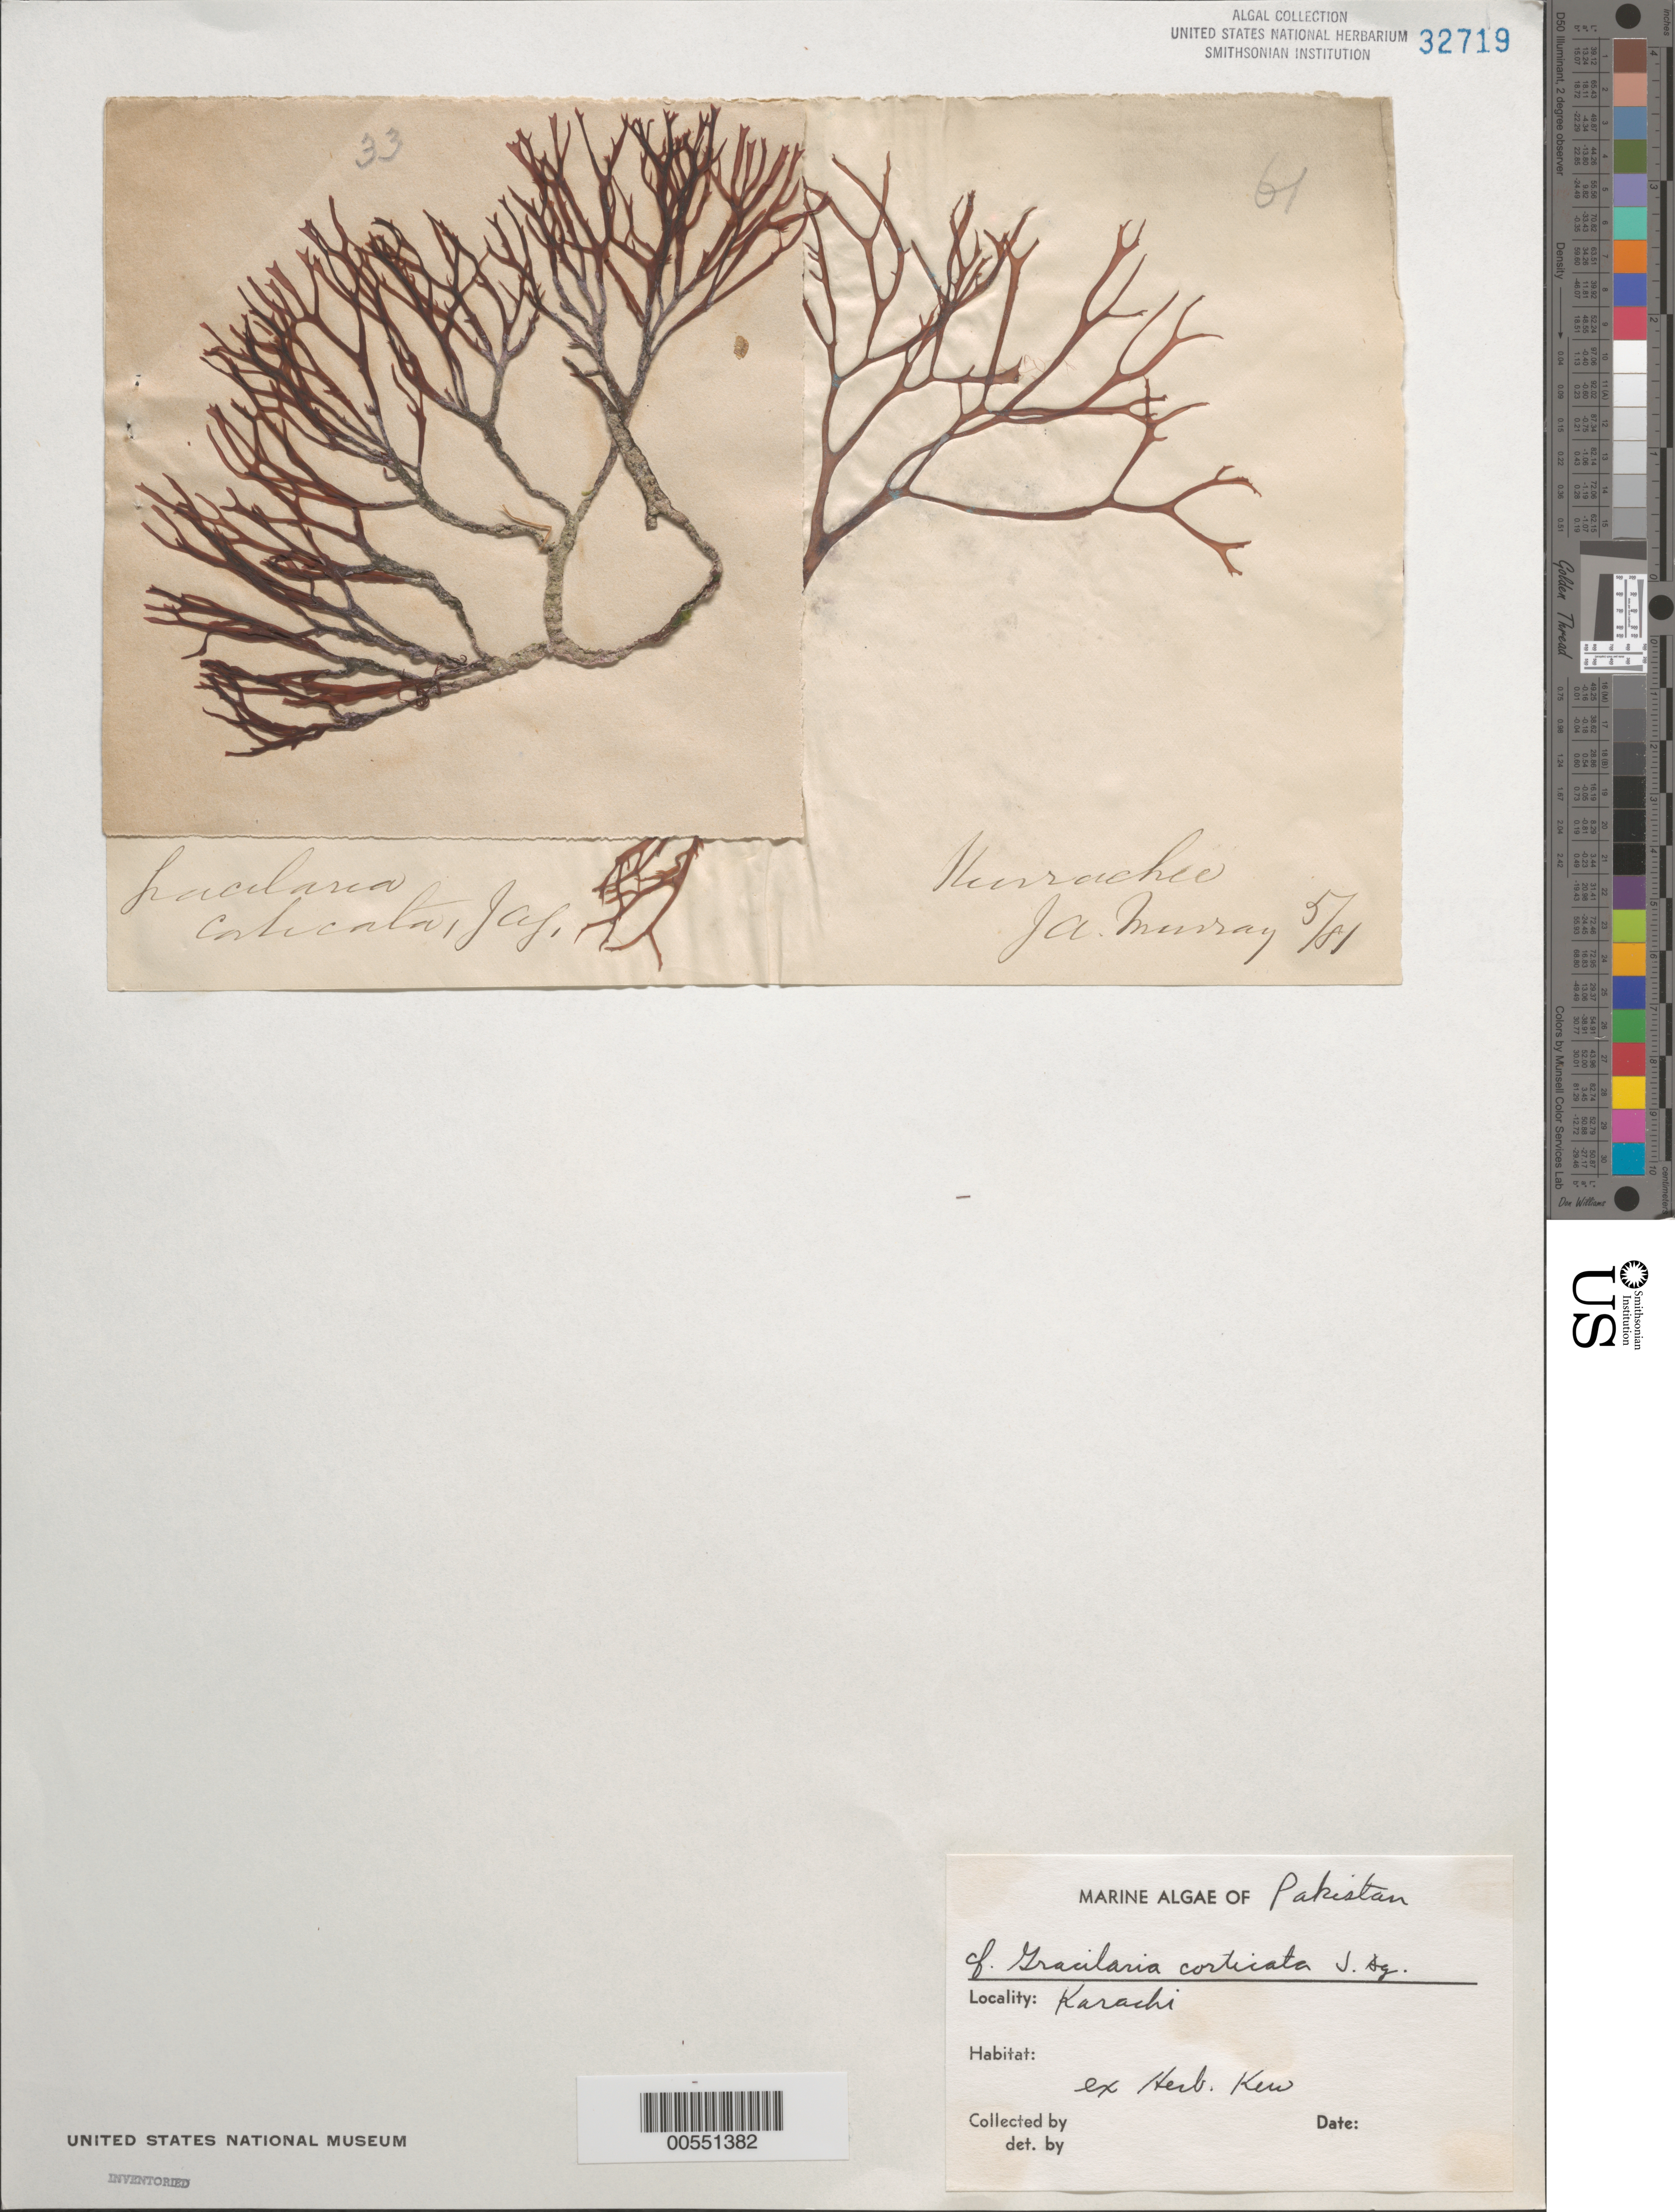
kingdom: Plantae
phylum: Rhodophyta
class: Florideophyceae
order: Gracilariales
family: Gracilariaceae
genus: Gracilaria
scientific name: Gracilaria corticata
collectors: J. A. Murray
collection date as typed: May 1881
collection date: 1881-05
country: Pakistan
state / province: Sindh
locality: Karachi (kurrachee)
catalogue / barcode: US 32719